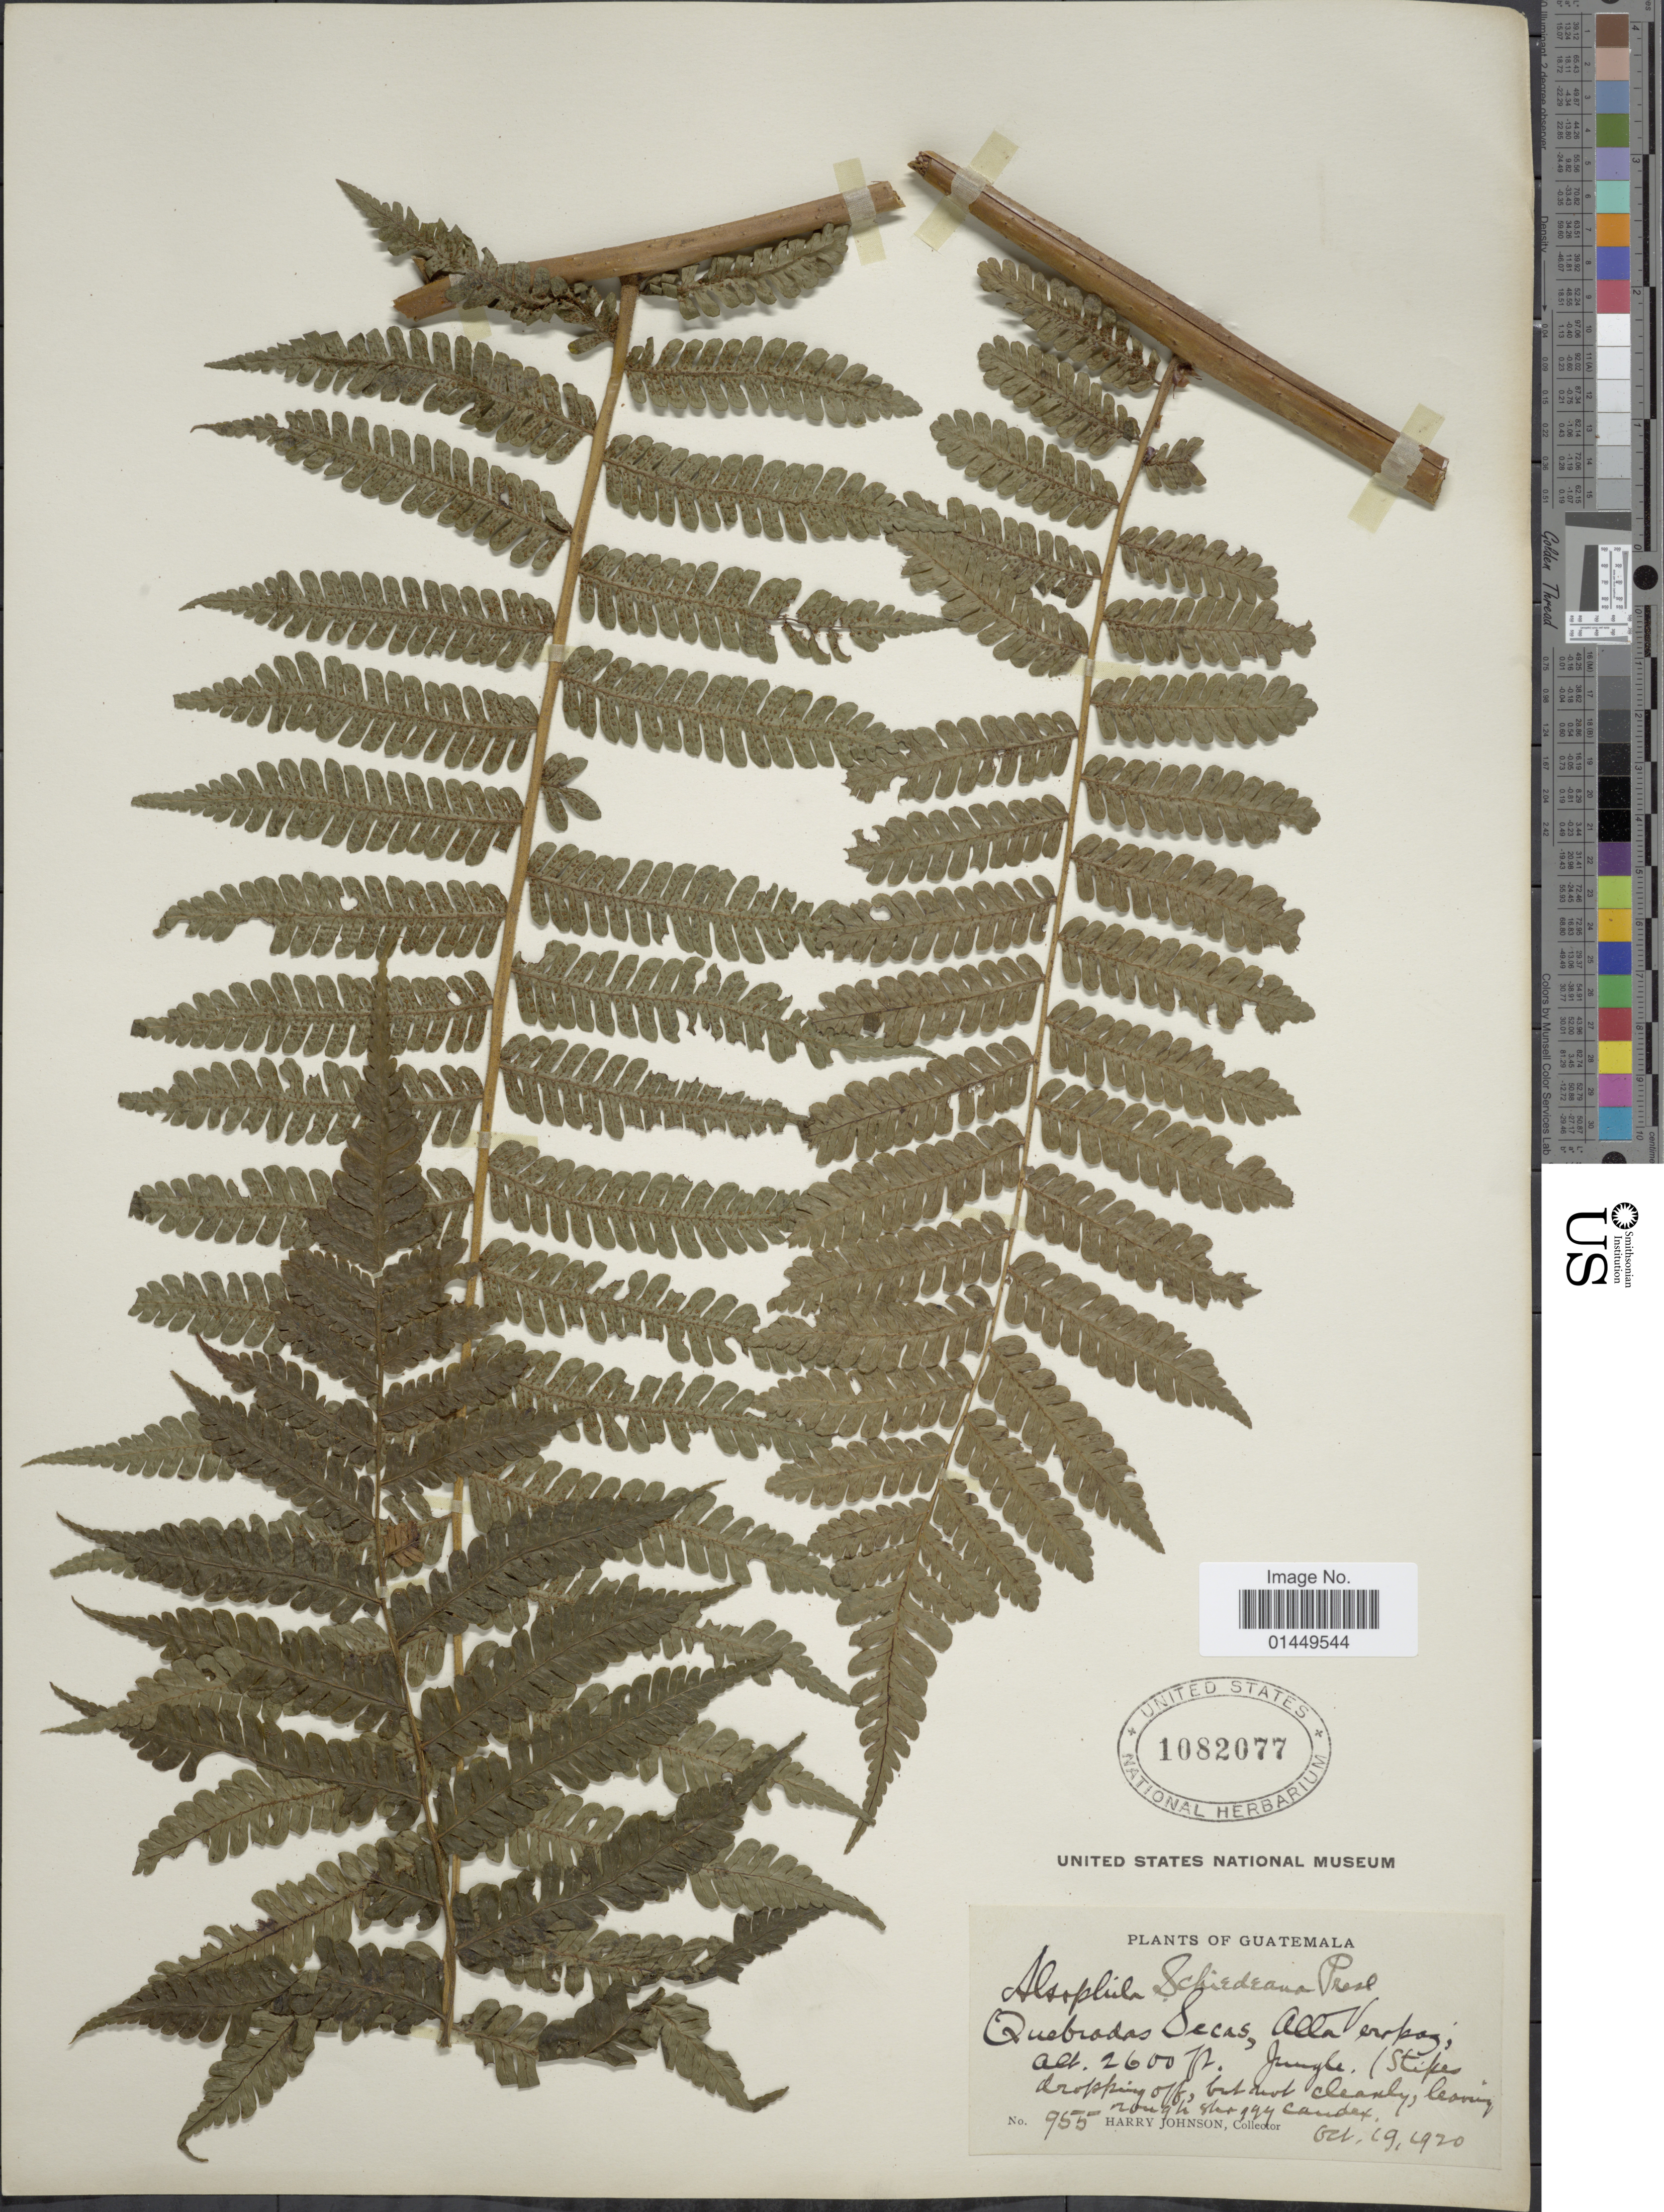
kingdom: Plantae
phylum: Tracheophyta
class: Polypodiopsida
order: Cyatheales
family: Cyatheaceae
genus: Cyathea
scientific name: Cyathea schiedeana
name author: (C. Presl) Domin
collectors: H. Johnson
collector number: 955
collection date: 1920-10-19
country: Guatemala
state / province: Alta Verapaz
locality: Quebradas Secas, Alta Verapaz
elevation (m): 792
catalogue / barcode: US 1082077